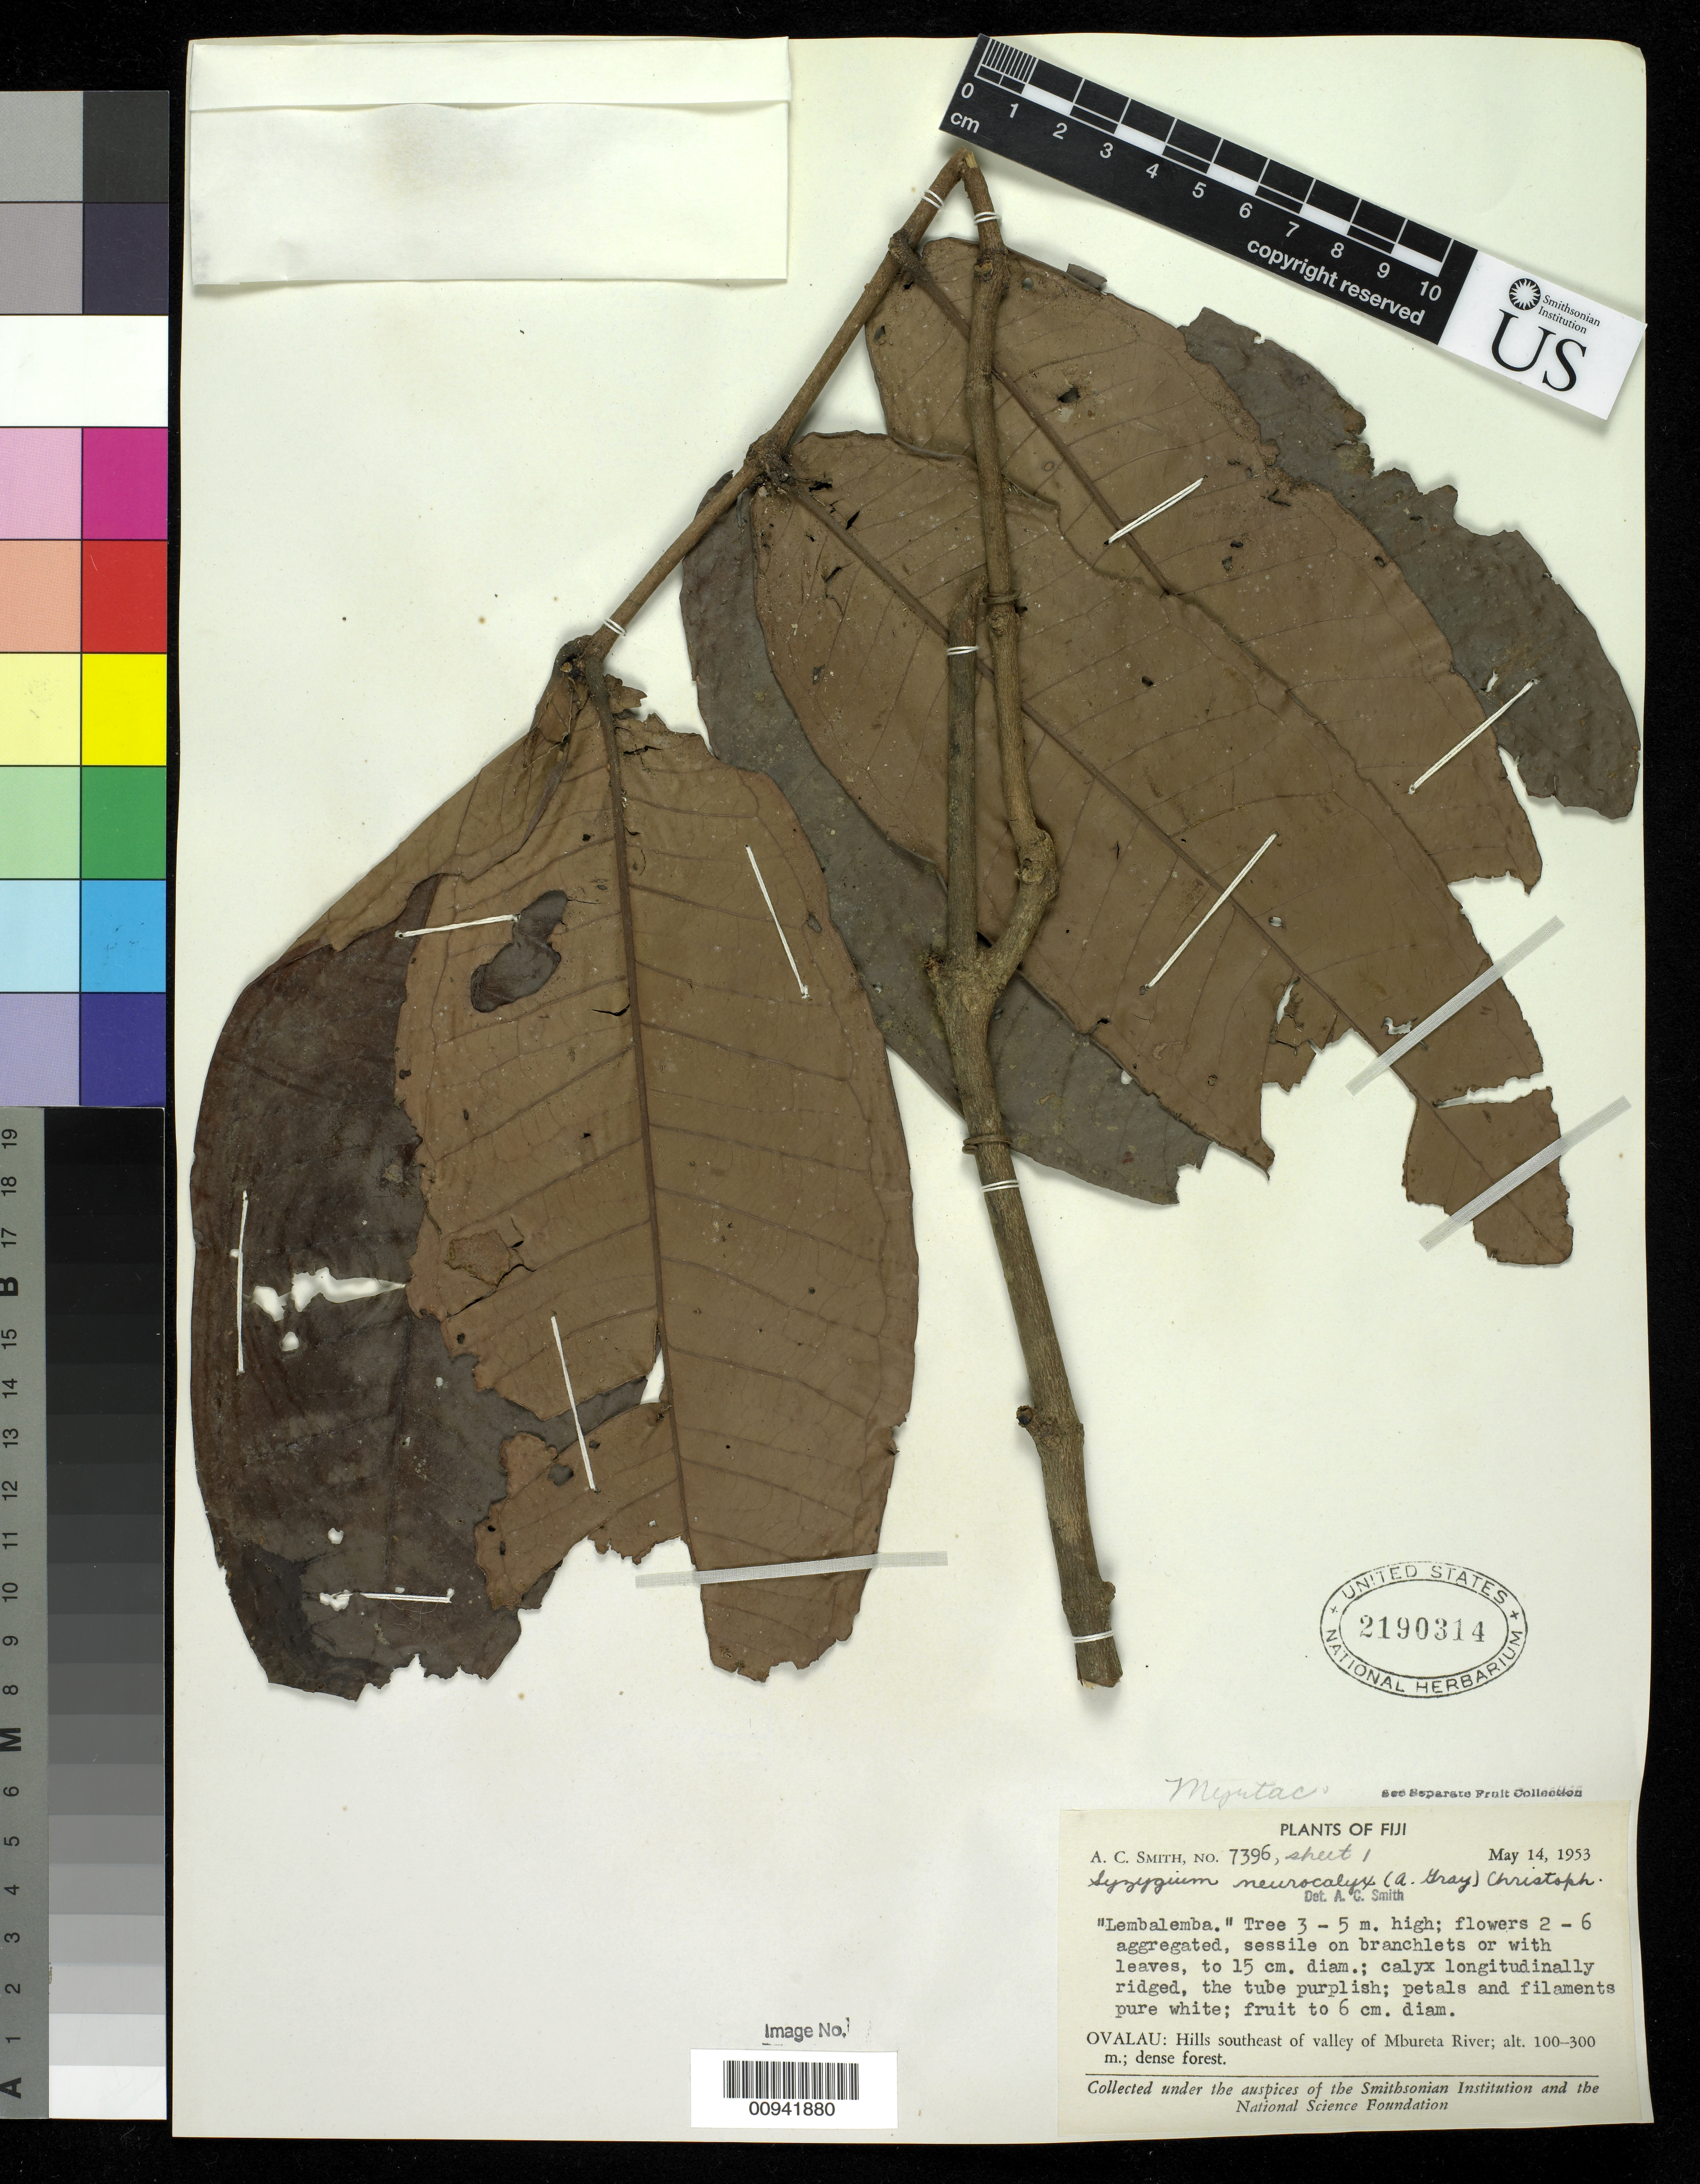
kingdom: Plantae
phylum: Tracheophyta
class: Magnoliopsida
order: Myrtales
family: Myrtaceae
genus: Syzygium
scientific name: Syzygium neurocalyx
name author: (A. Gray) Christoph.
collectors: C. A. Smith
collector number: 7396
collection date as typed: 14 May 1953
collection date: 1953-05-14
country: Fiji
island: Ovalau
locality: Hills southeast of valley of Mbureta River.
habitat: dense forest.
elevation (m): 100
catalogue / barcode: US 2190314